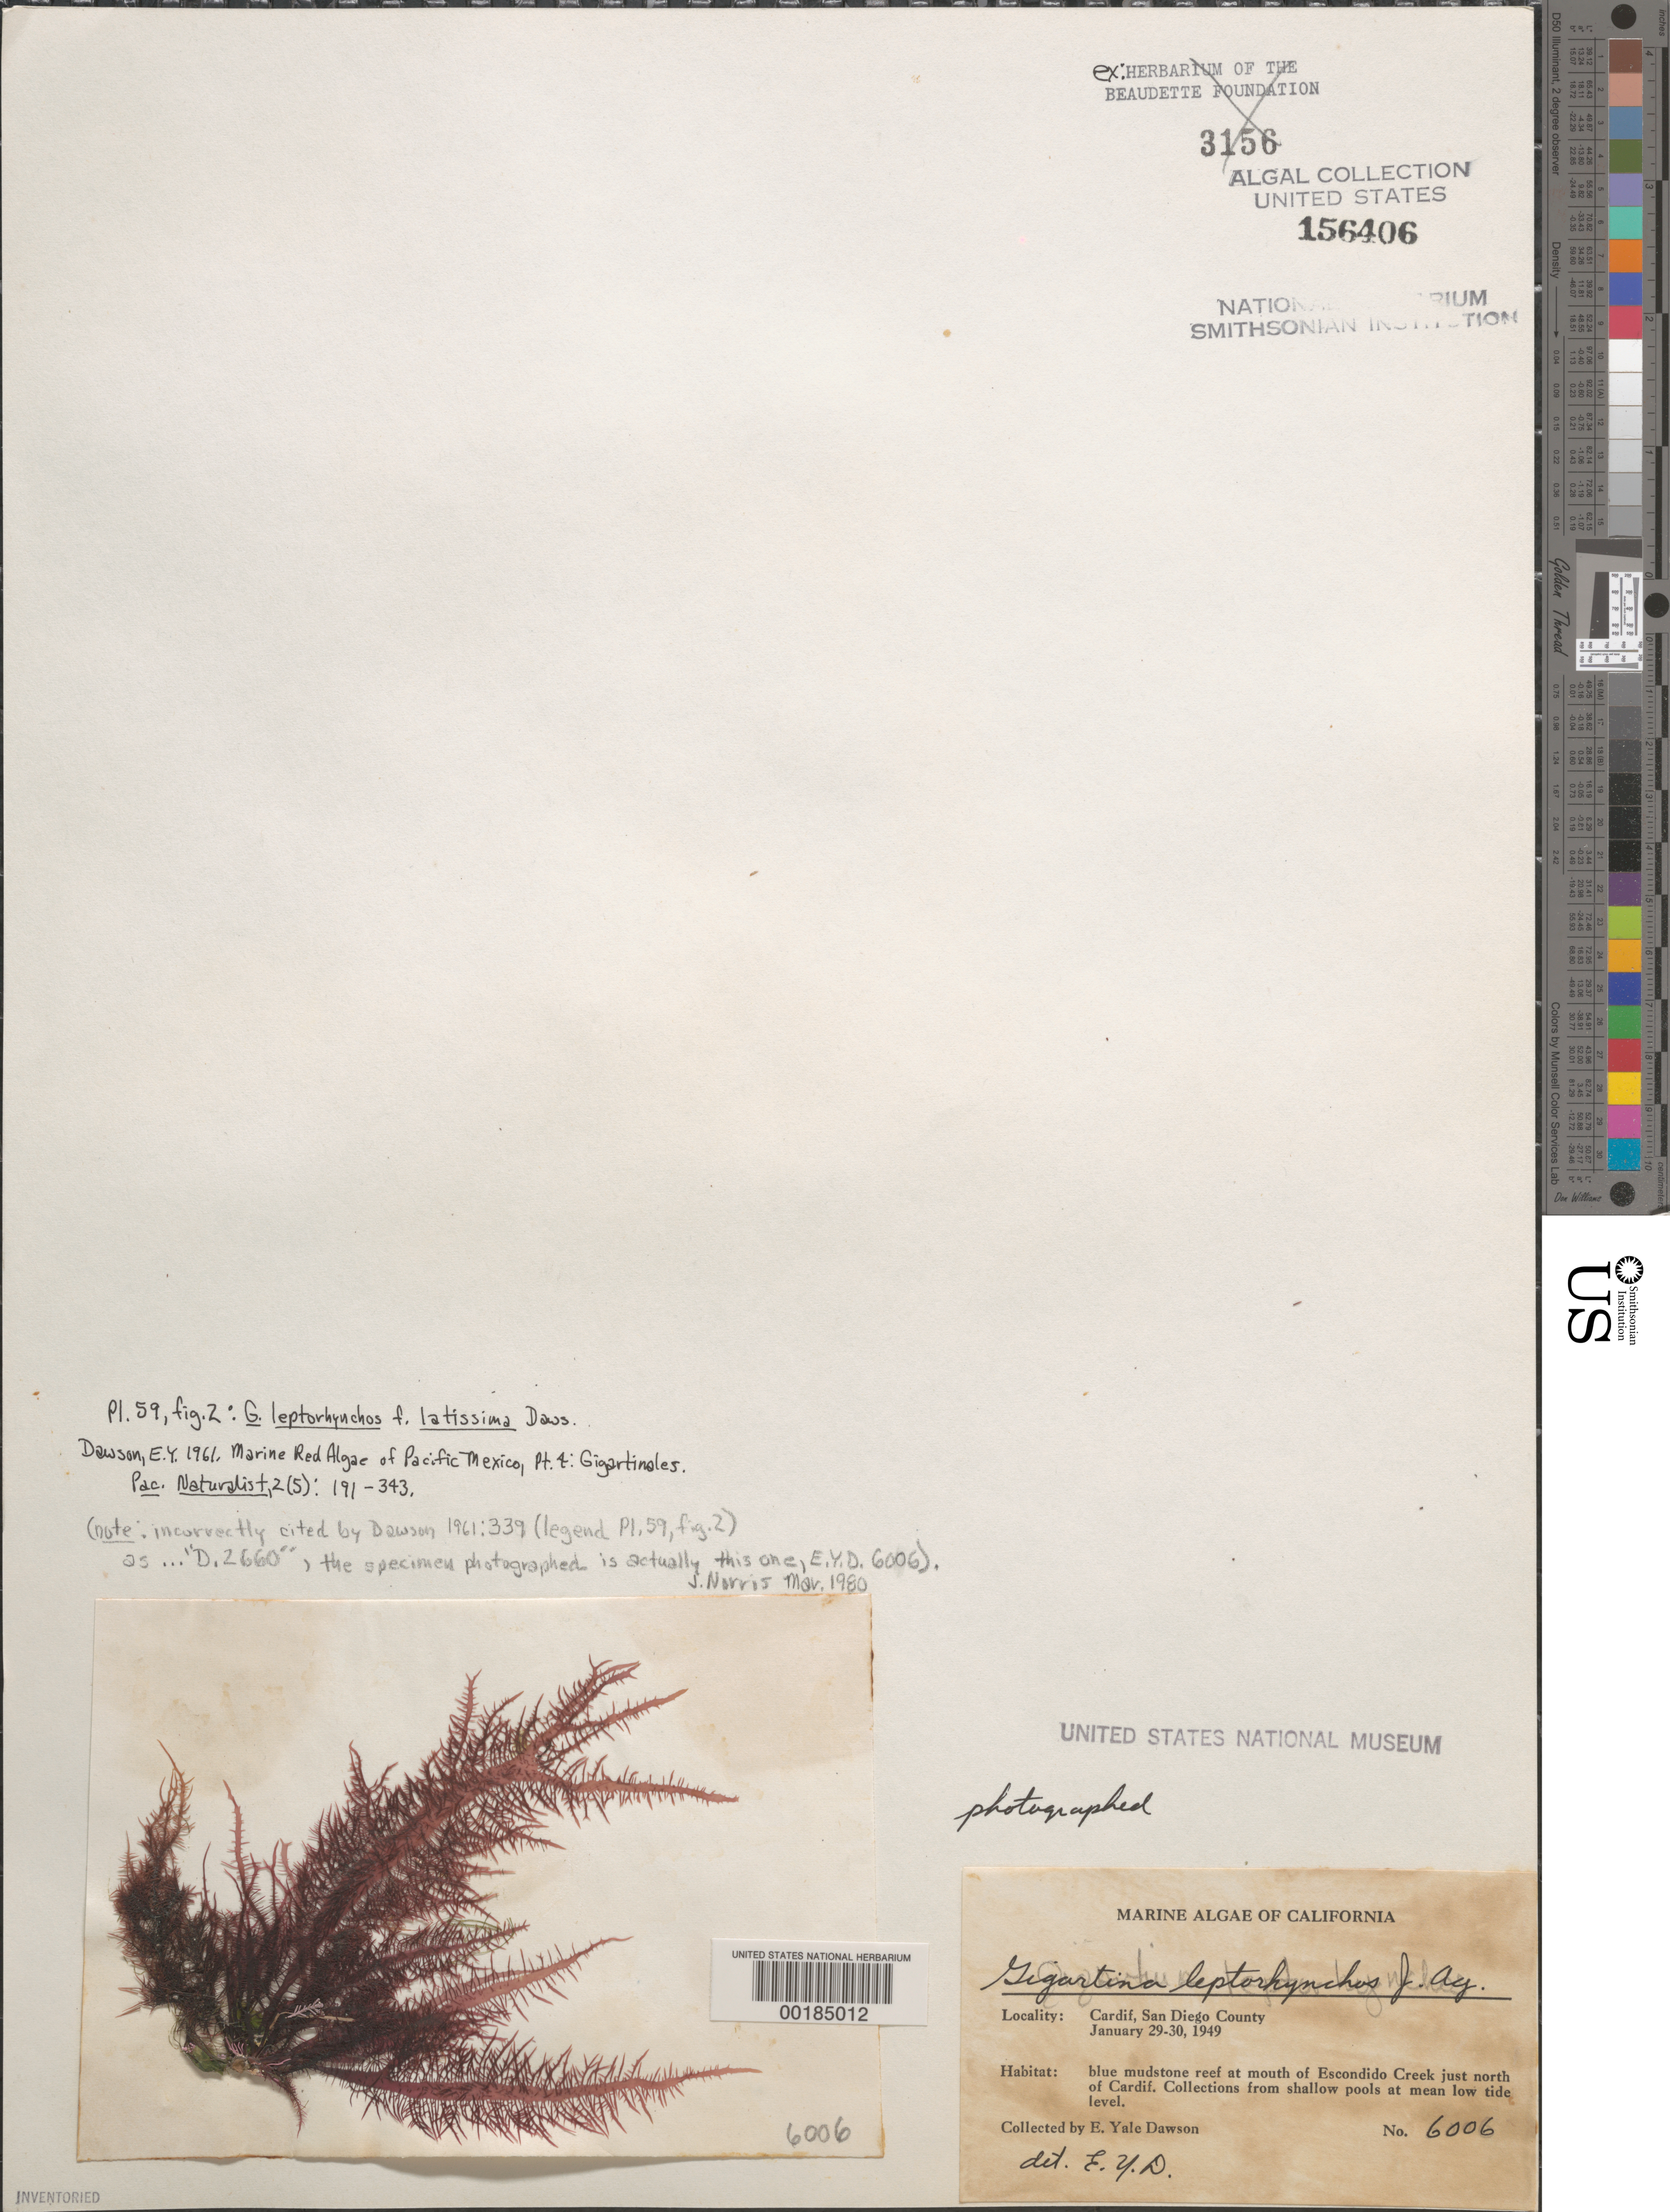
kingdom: Plantae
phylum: Rhodophyta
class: Florideophyceae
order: Gigartinales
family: Gigartinaceae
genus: Mazzaella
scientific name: Mazzaella leptorhynchos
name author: (J. Agardh) Leister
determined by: Algae name updating Project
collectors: E. Y. Dawson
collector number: EYD 6006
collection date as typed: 29 Jan 1949 TO 30 Jan 1949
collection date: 1949-01-29/1949-01-30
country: United States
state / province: California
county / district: San Diego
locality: Escondido Creek mouth, just north of Cardiff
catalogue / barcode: US 156406